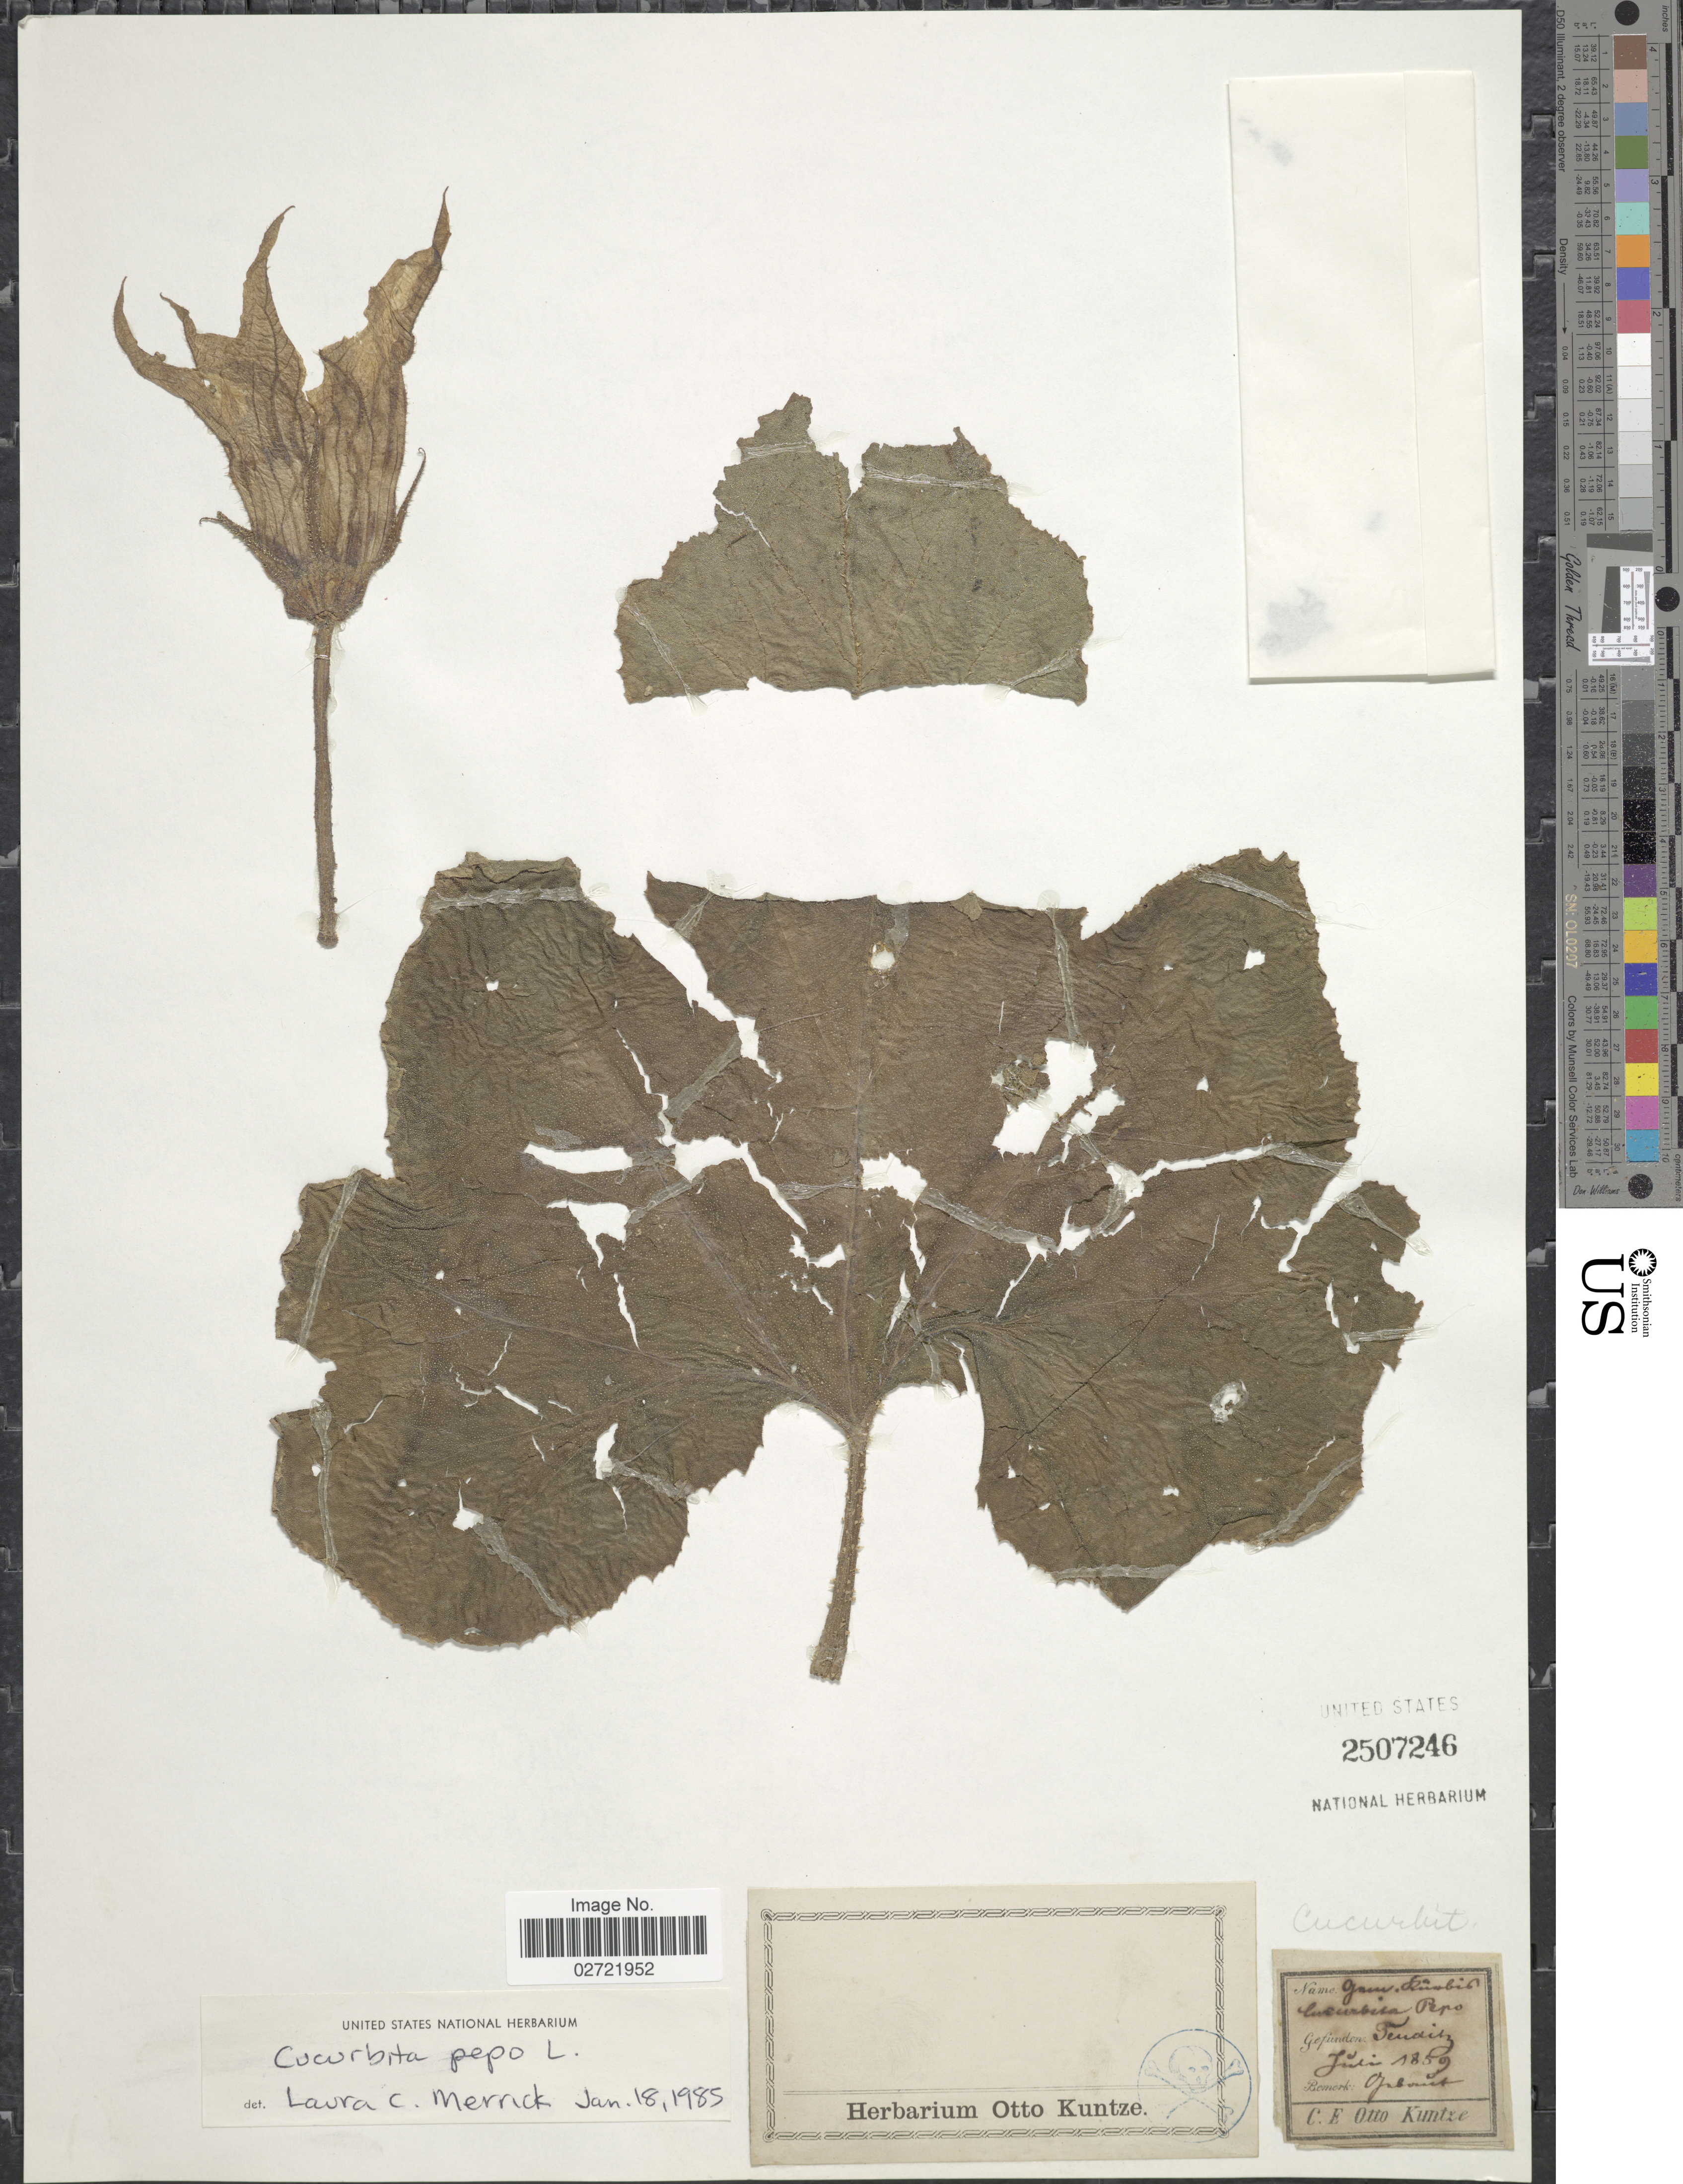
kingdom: Plantae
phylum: Tracheophyta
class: Magnoliopsida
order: Cucurbitales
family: Cucurbitaceae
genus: Cucurbita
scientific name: Cucurbita pepo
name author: L.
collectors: C.E.O. Kuntze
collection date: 1859-06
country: Germany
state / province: Sachsen-Anhalt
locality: Teuditz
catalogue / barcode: US 2507246